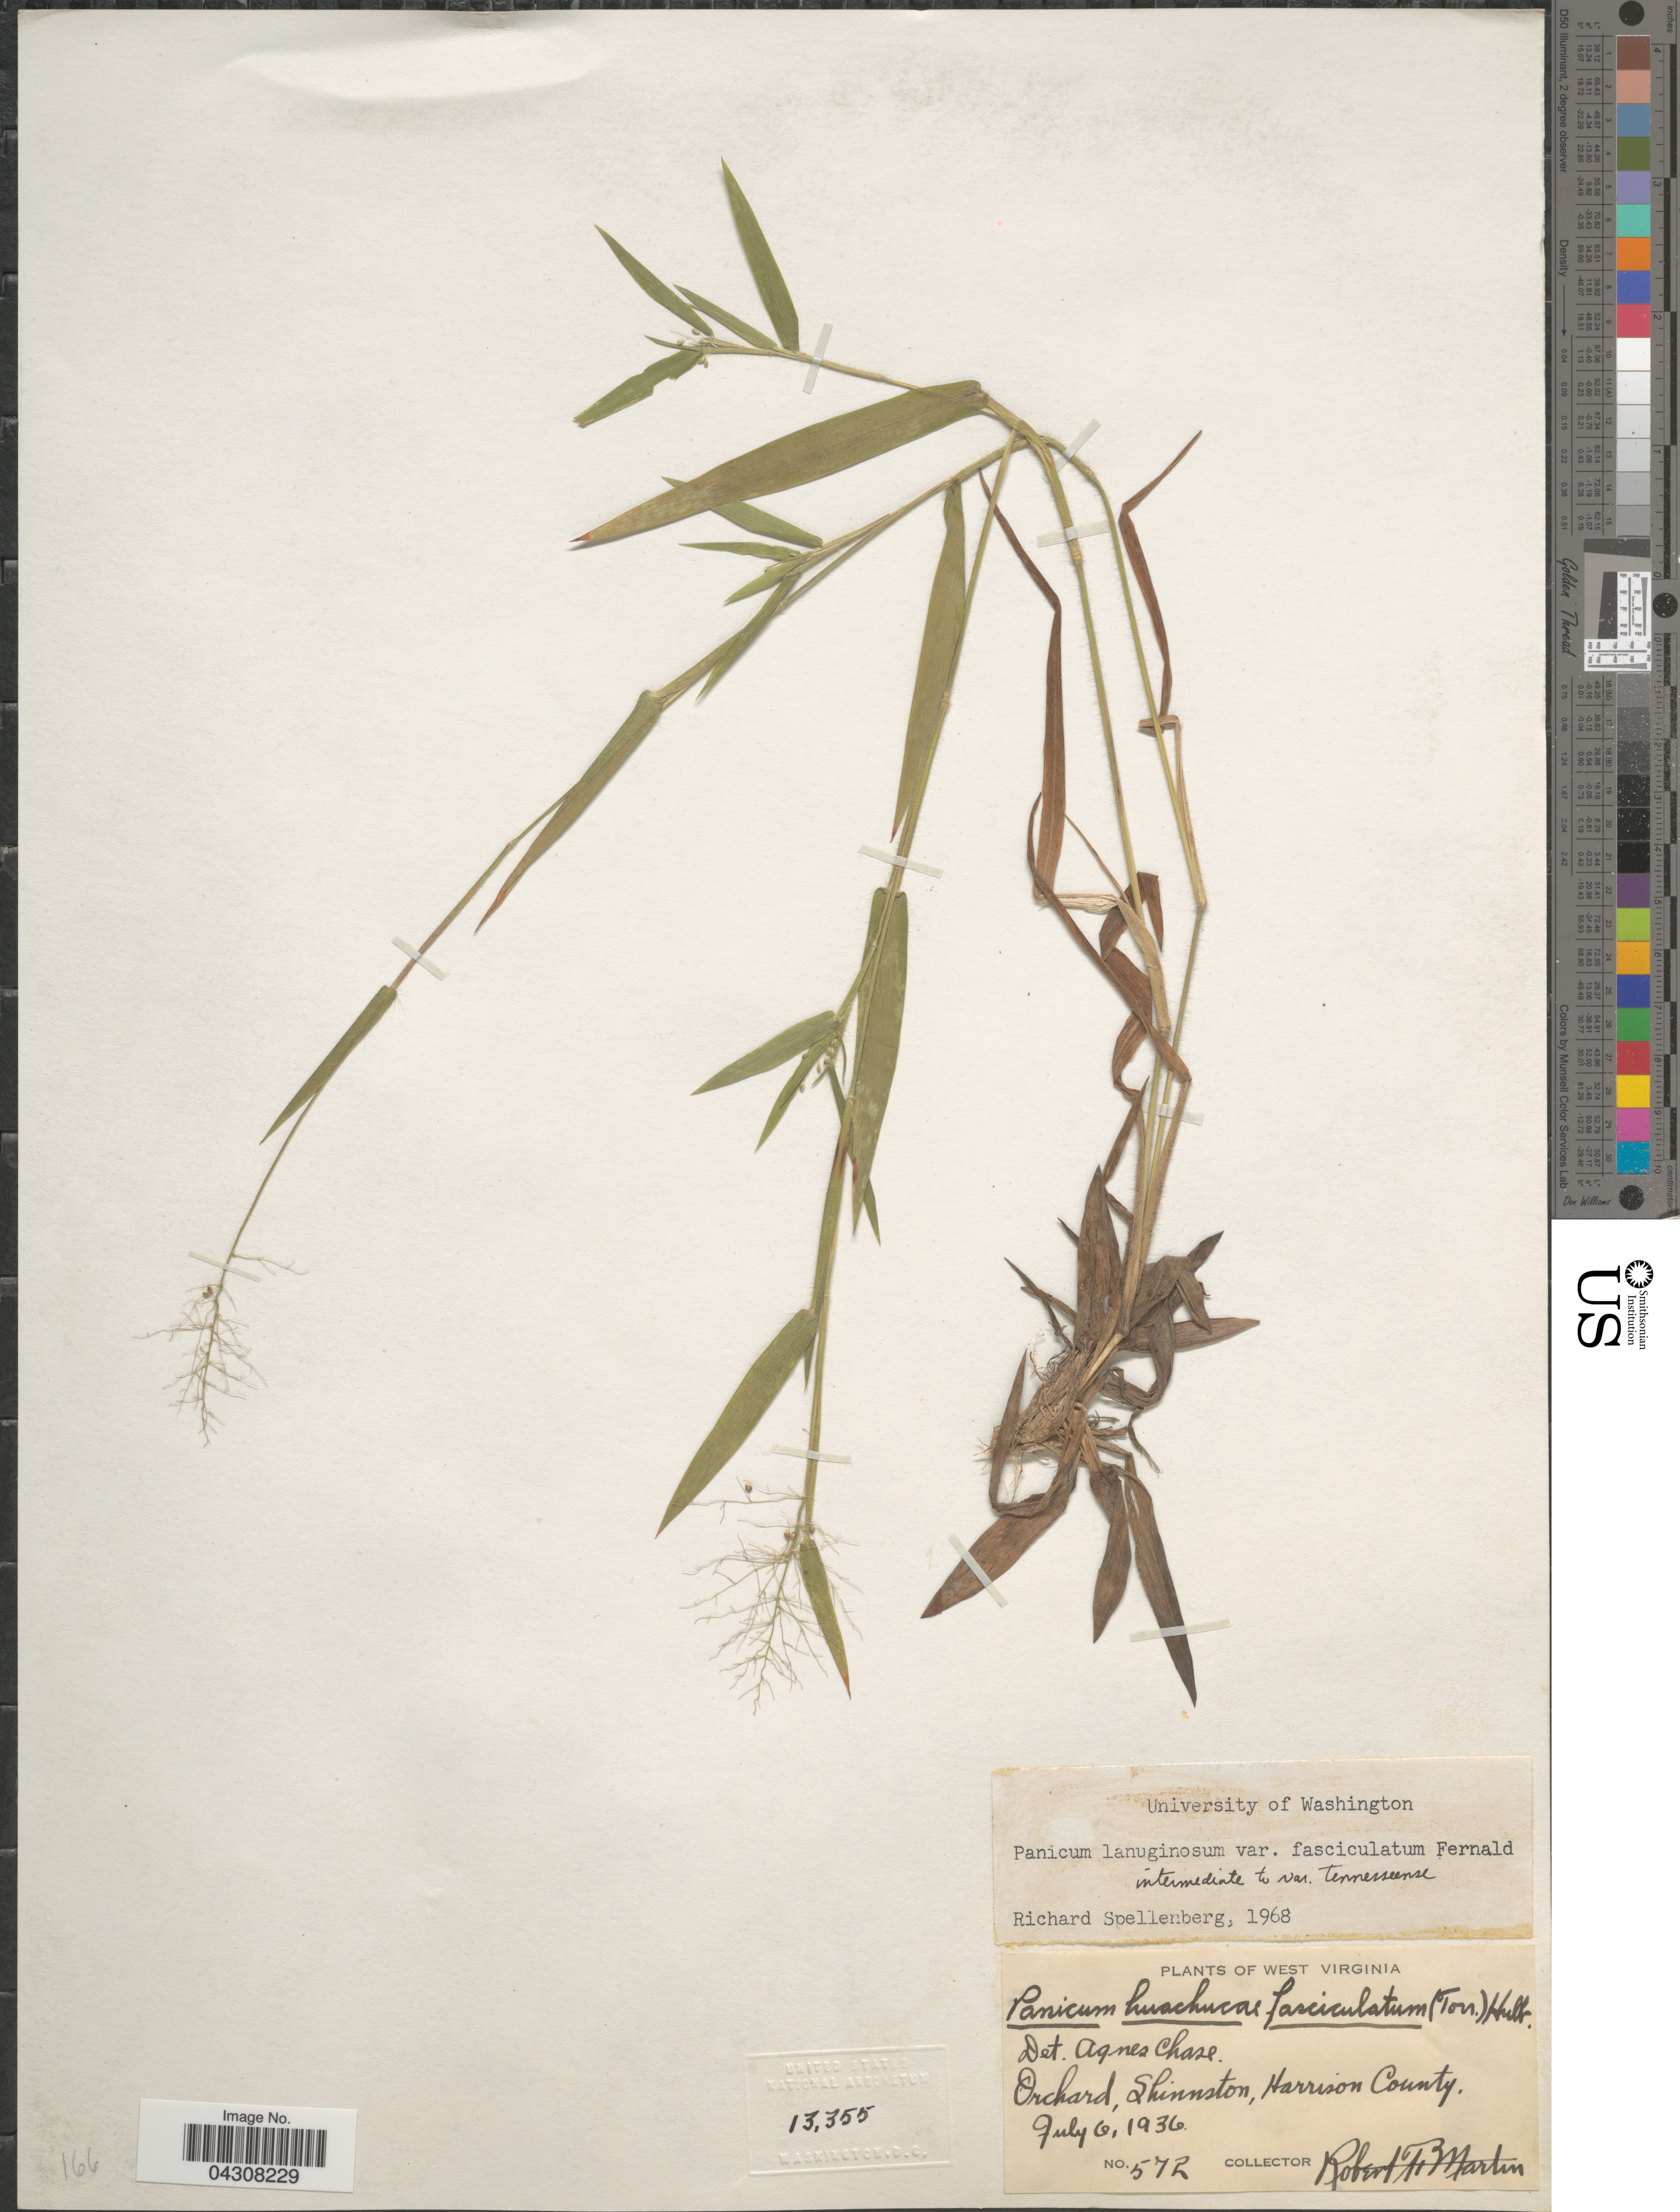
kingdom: Plantae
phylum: Tracheophyta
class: Liliopsida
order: Poales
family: Poaceae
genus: Dichanthelium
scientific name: Dichanthelium acuminatum var. acuminatum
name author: (Sw.) Gould & C.A. Clark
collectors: R. F. Martin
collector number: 572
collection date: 1936-07-06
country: United States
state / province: West Virginia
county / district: Harrison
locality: Orchard, Shinnston, Harrison County.